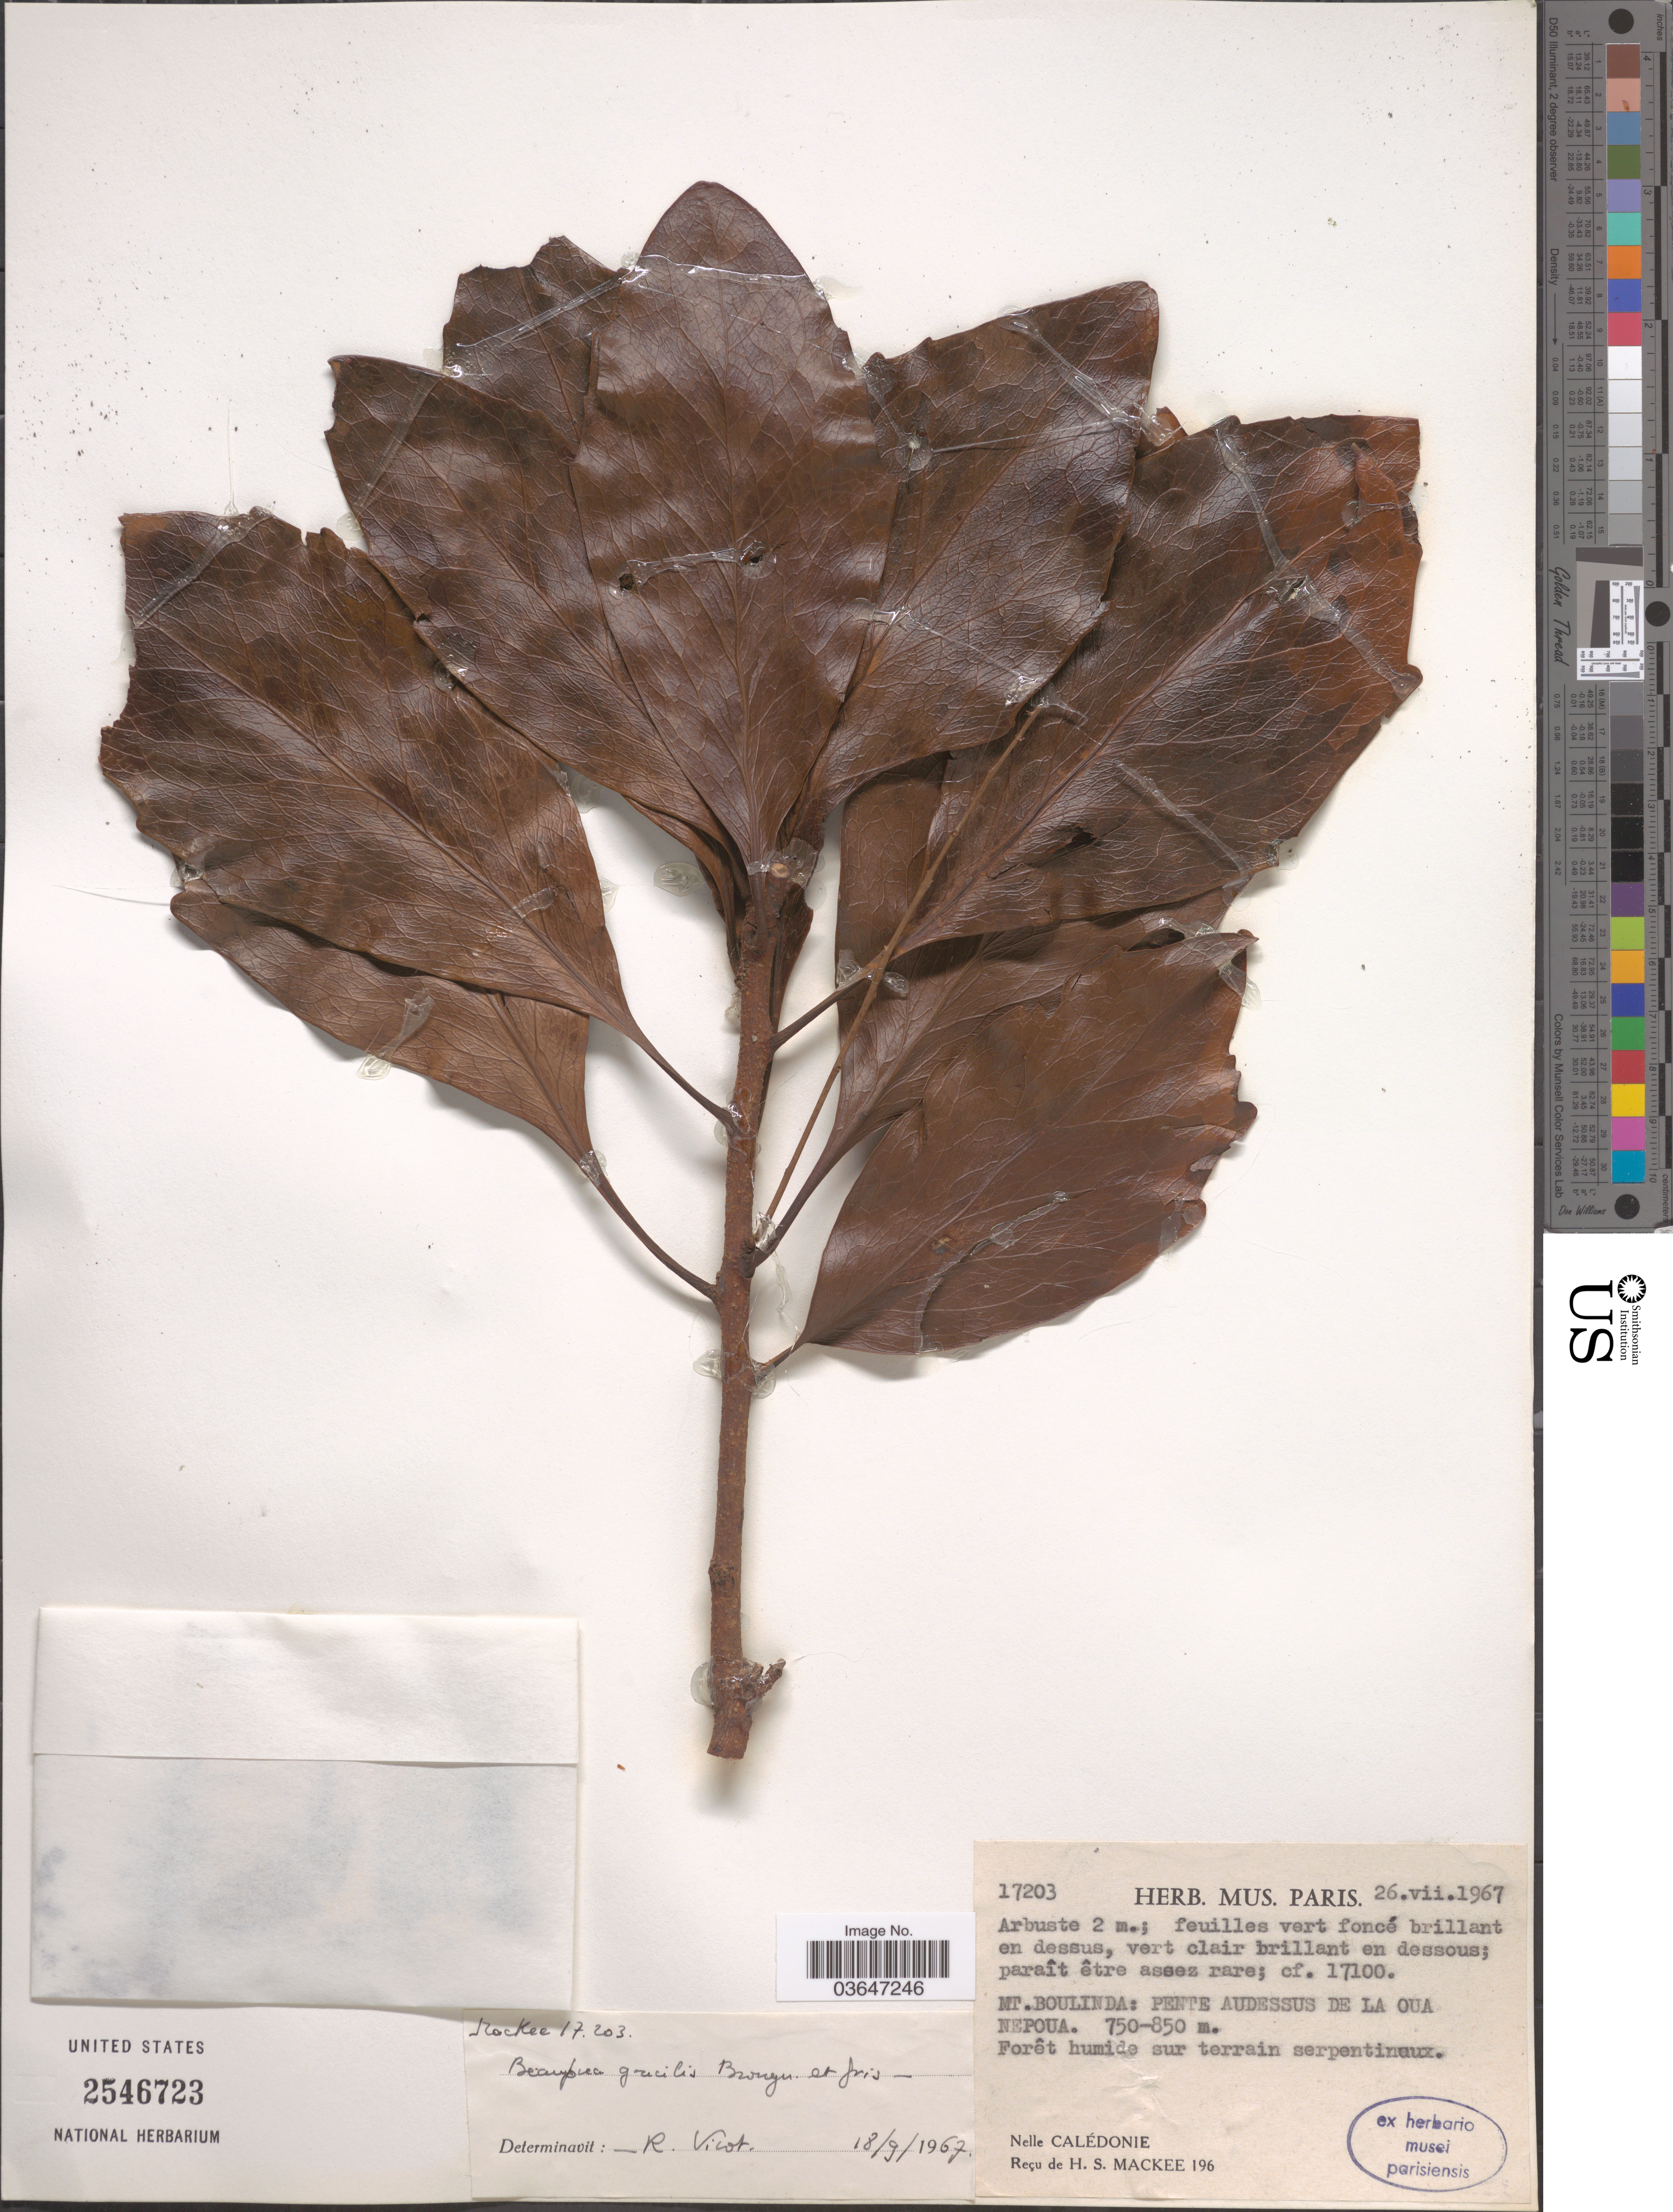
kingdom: Plantae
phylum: Tracheophyta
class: Magnoliopsida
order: Proteales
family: Proteaceae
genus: Beauprea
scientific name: Beauprea gracilis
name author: Brongn. & Gris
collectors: H. Mackee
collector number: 17203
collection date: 1967-07-26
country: New Caledonia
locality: Mt.Boulinda: Pente Audessus de La Oua Nepoua.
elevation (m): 750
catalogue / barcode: US 2546723